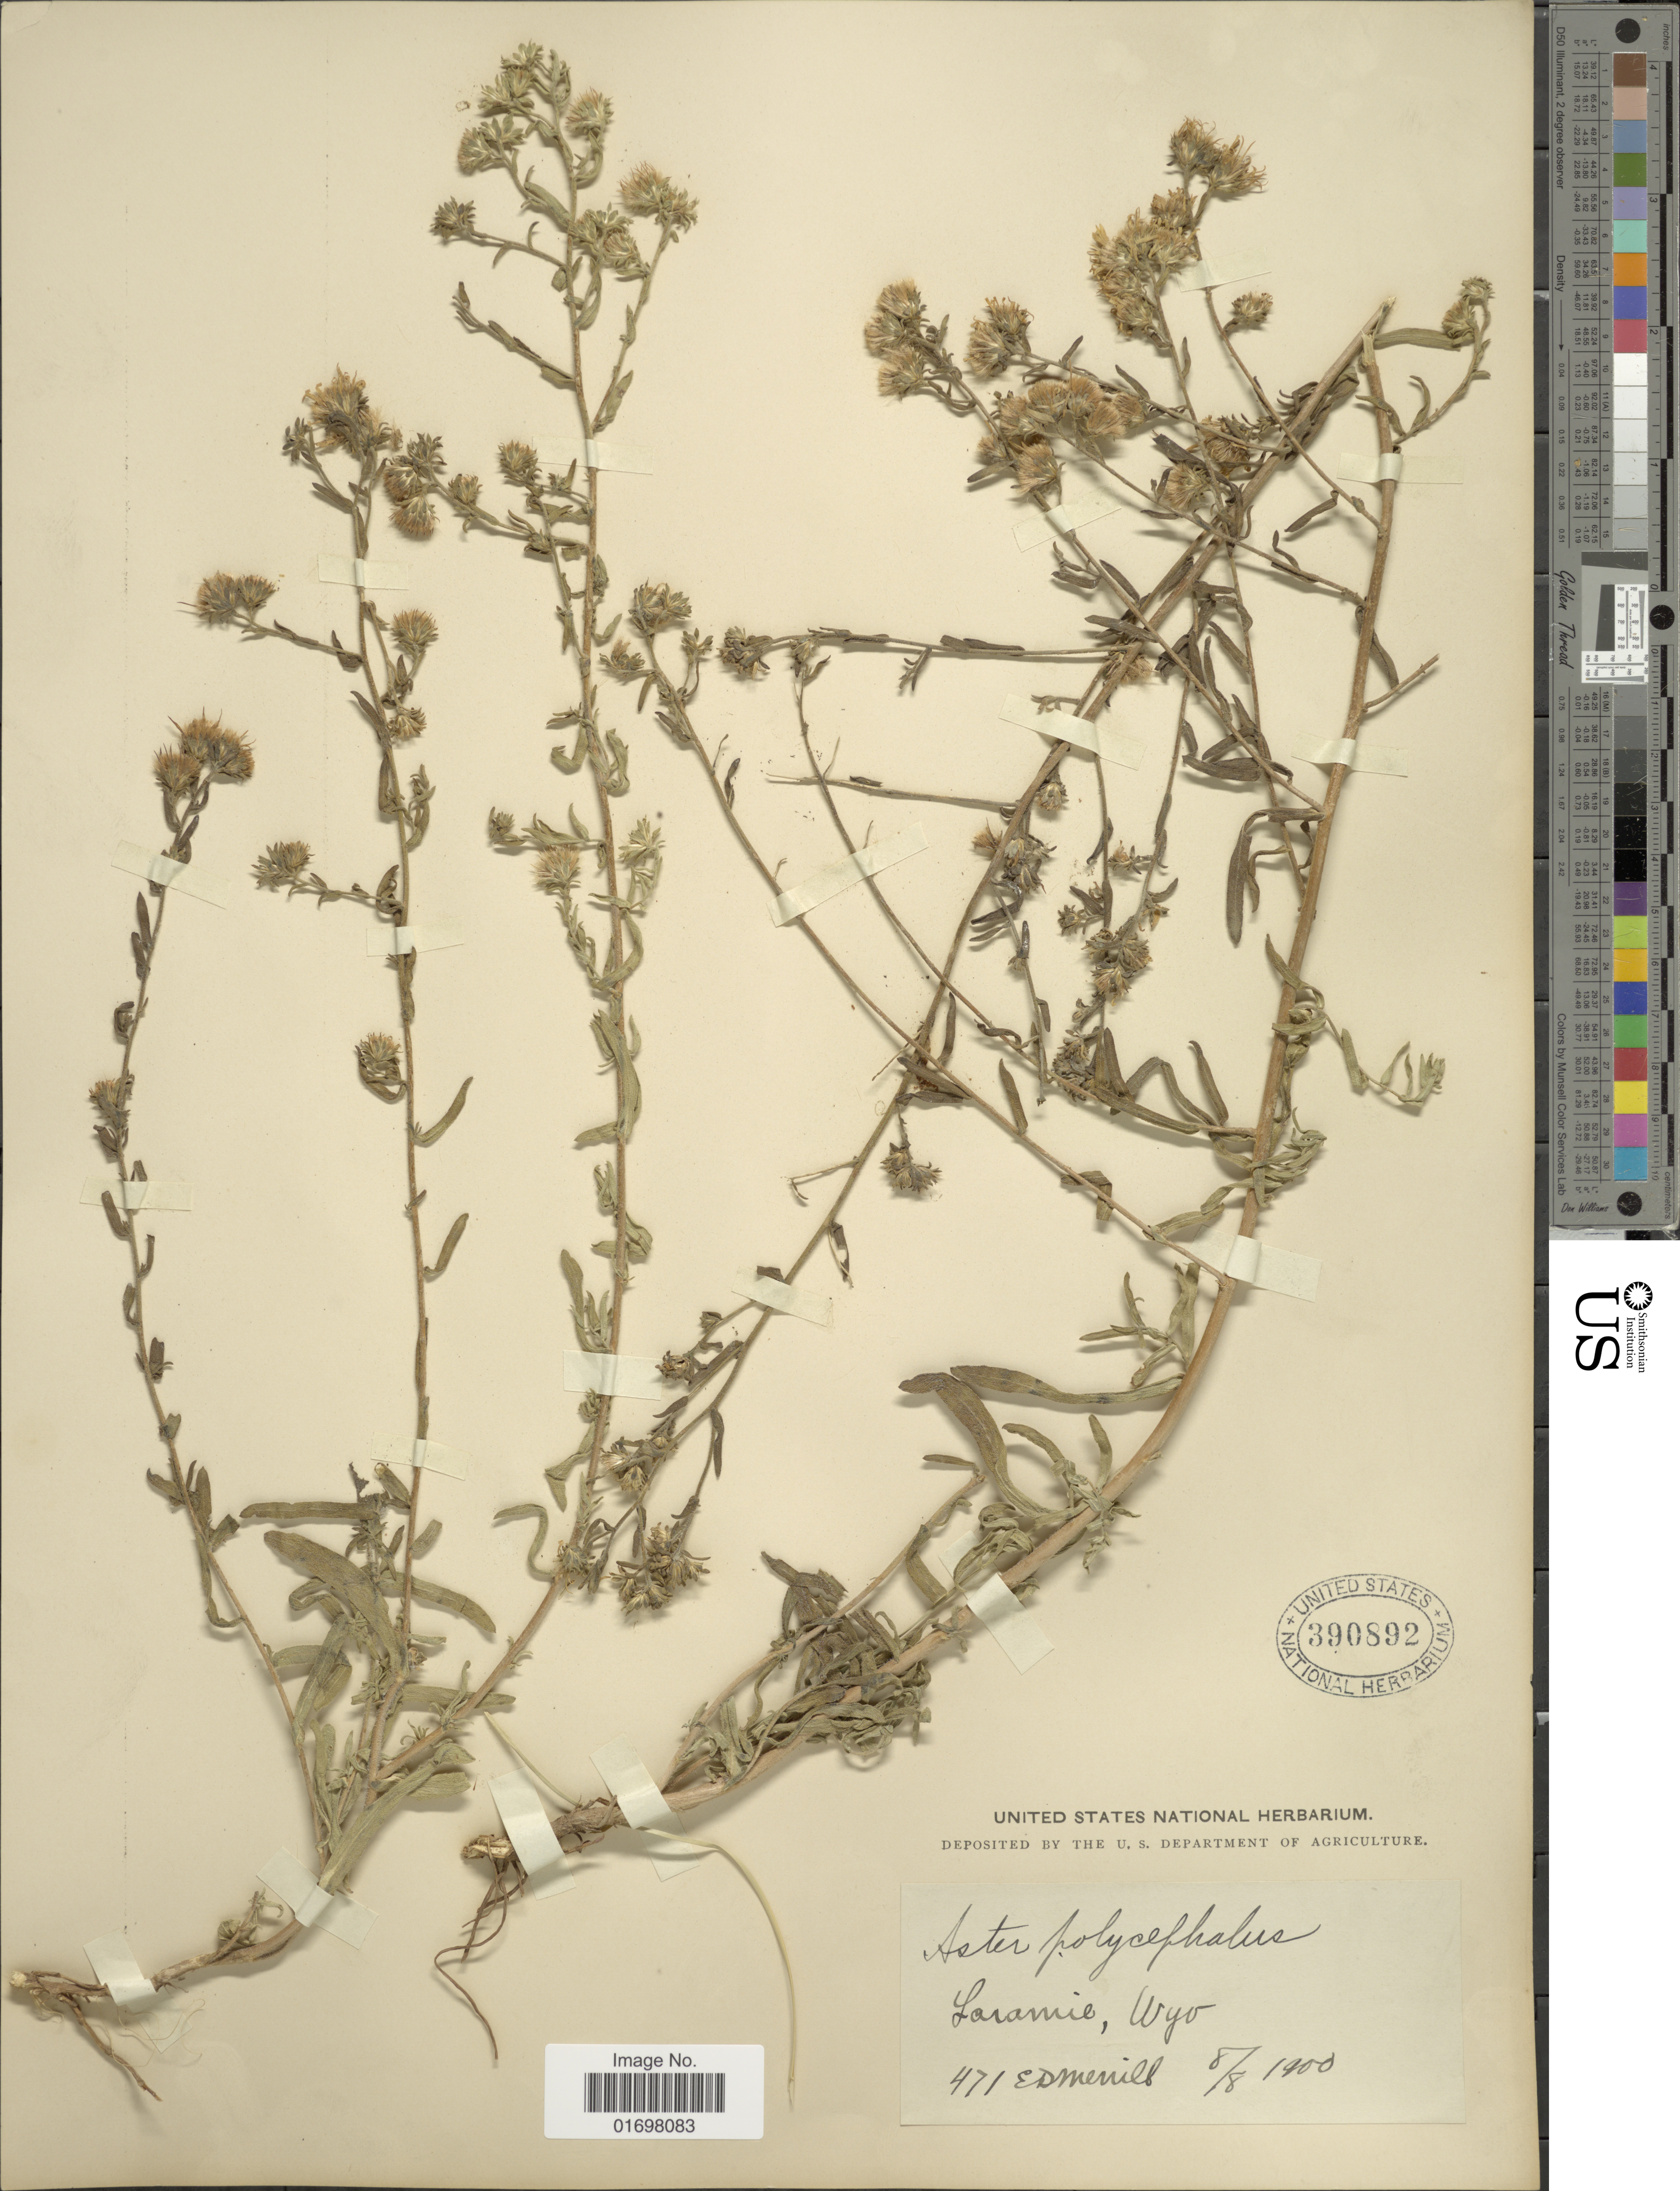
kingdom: Plantae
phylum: Tracheophyta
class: Magnoliopsida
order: Asterales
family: Asteraceae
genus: Symphyotrichum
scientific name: Symphyotrichum falcatum var. commutatum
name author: (Torr. & A. Gray) G.L. Nesom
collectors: E. D. Merrill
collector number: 471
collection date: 1900-08-08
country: United States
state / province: Wyoming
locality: Saramie, Wyo.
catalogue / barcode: US 390892